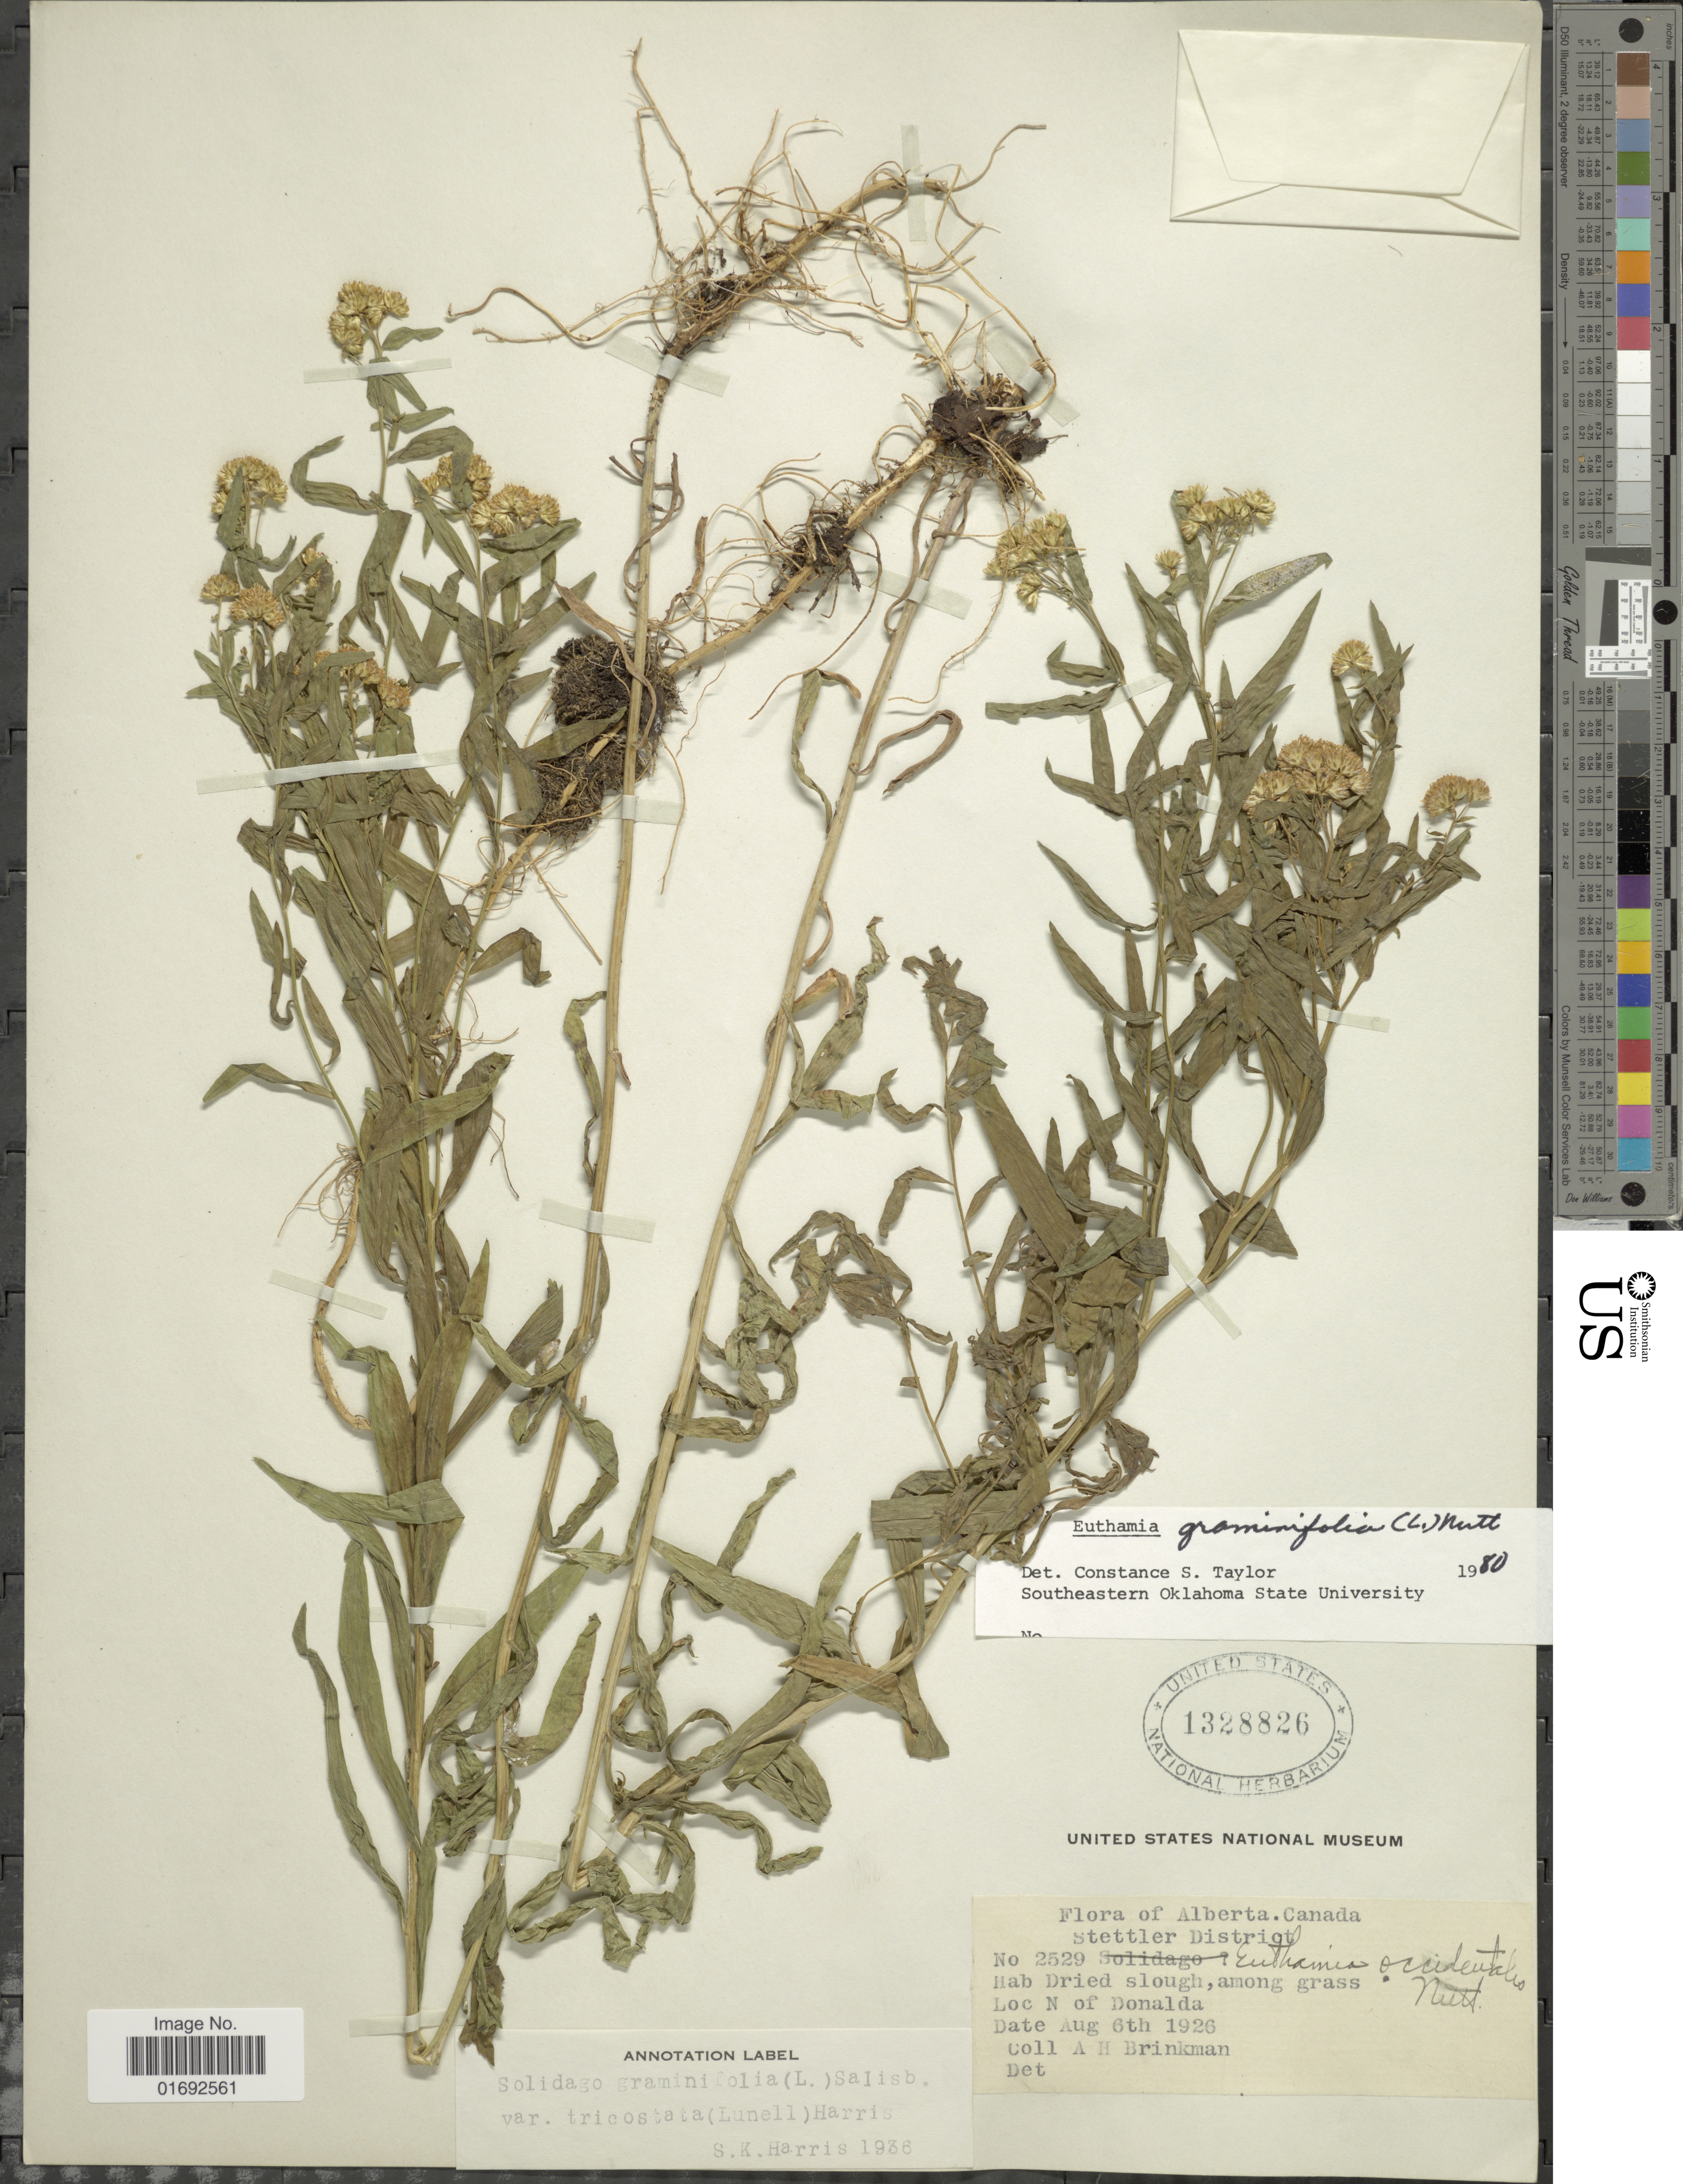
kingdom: Plantae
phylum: Tracheophyta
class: Magnoliopsida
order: Asterales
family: Asteraceae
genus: Euthamia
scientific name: Euthamia graminifolia var. major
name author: (Michx.) Moldenke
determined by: Urbatsch, Lowell E., Curator (LSU), Louisiana State University (UNITED STATES)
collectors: A. Brinkman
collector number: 2529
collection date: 1926-08-06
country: Canada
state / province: Alberta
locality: Stettler District, N of Donalda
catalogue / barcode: US 1328826